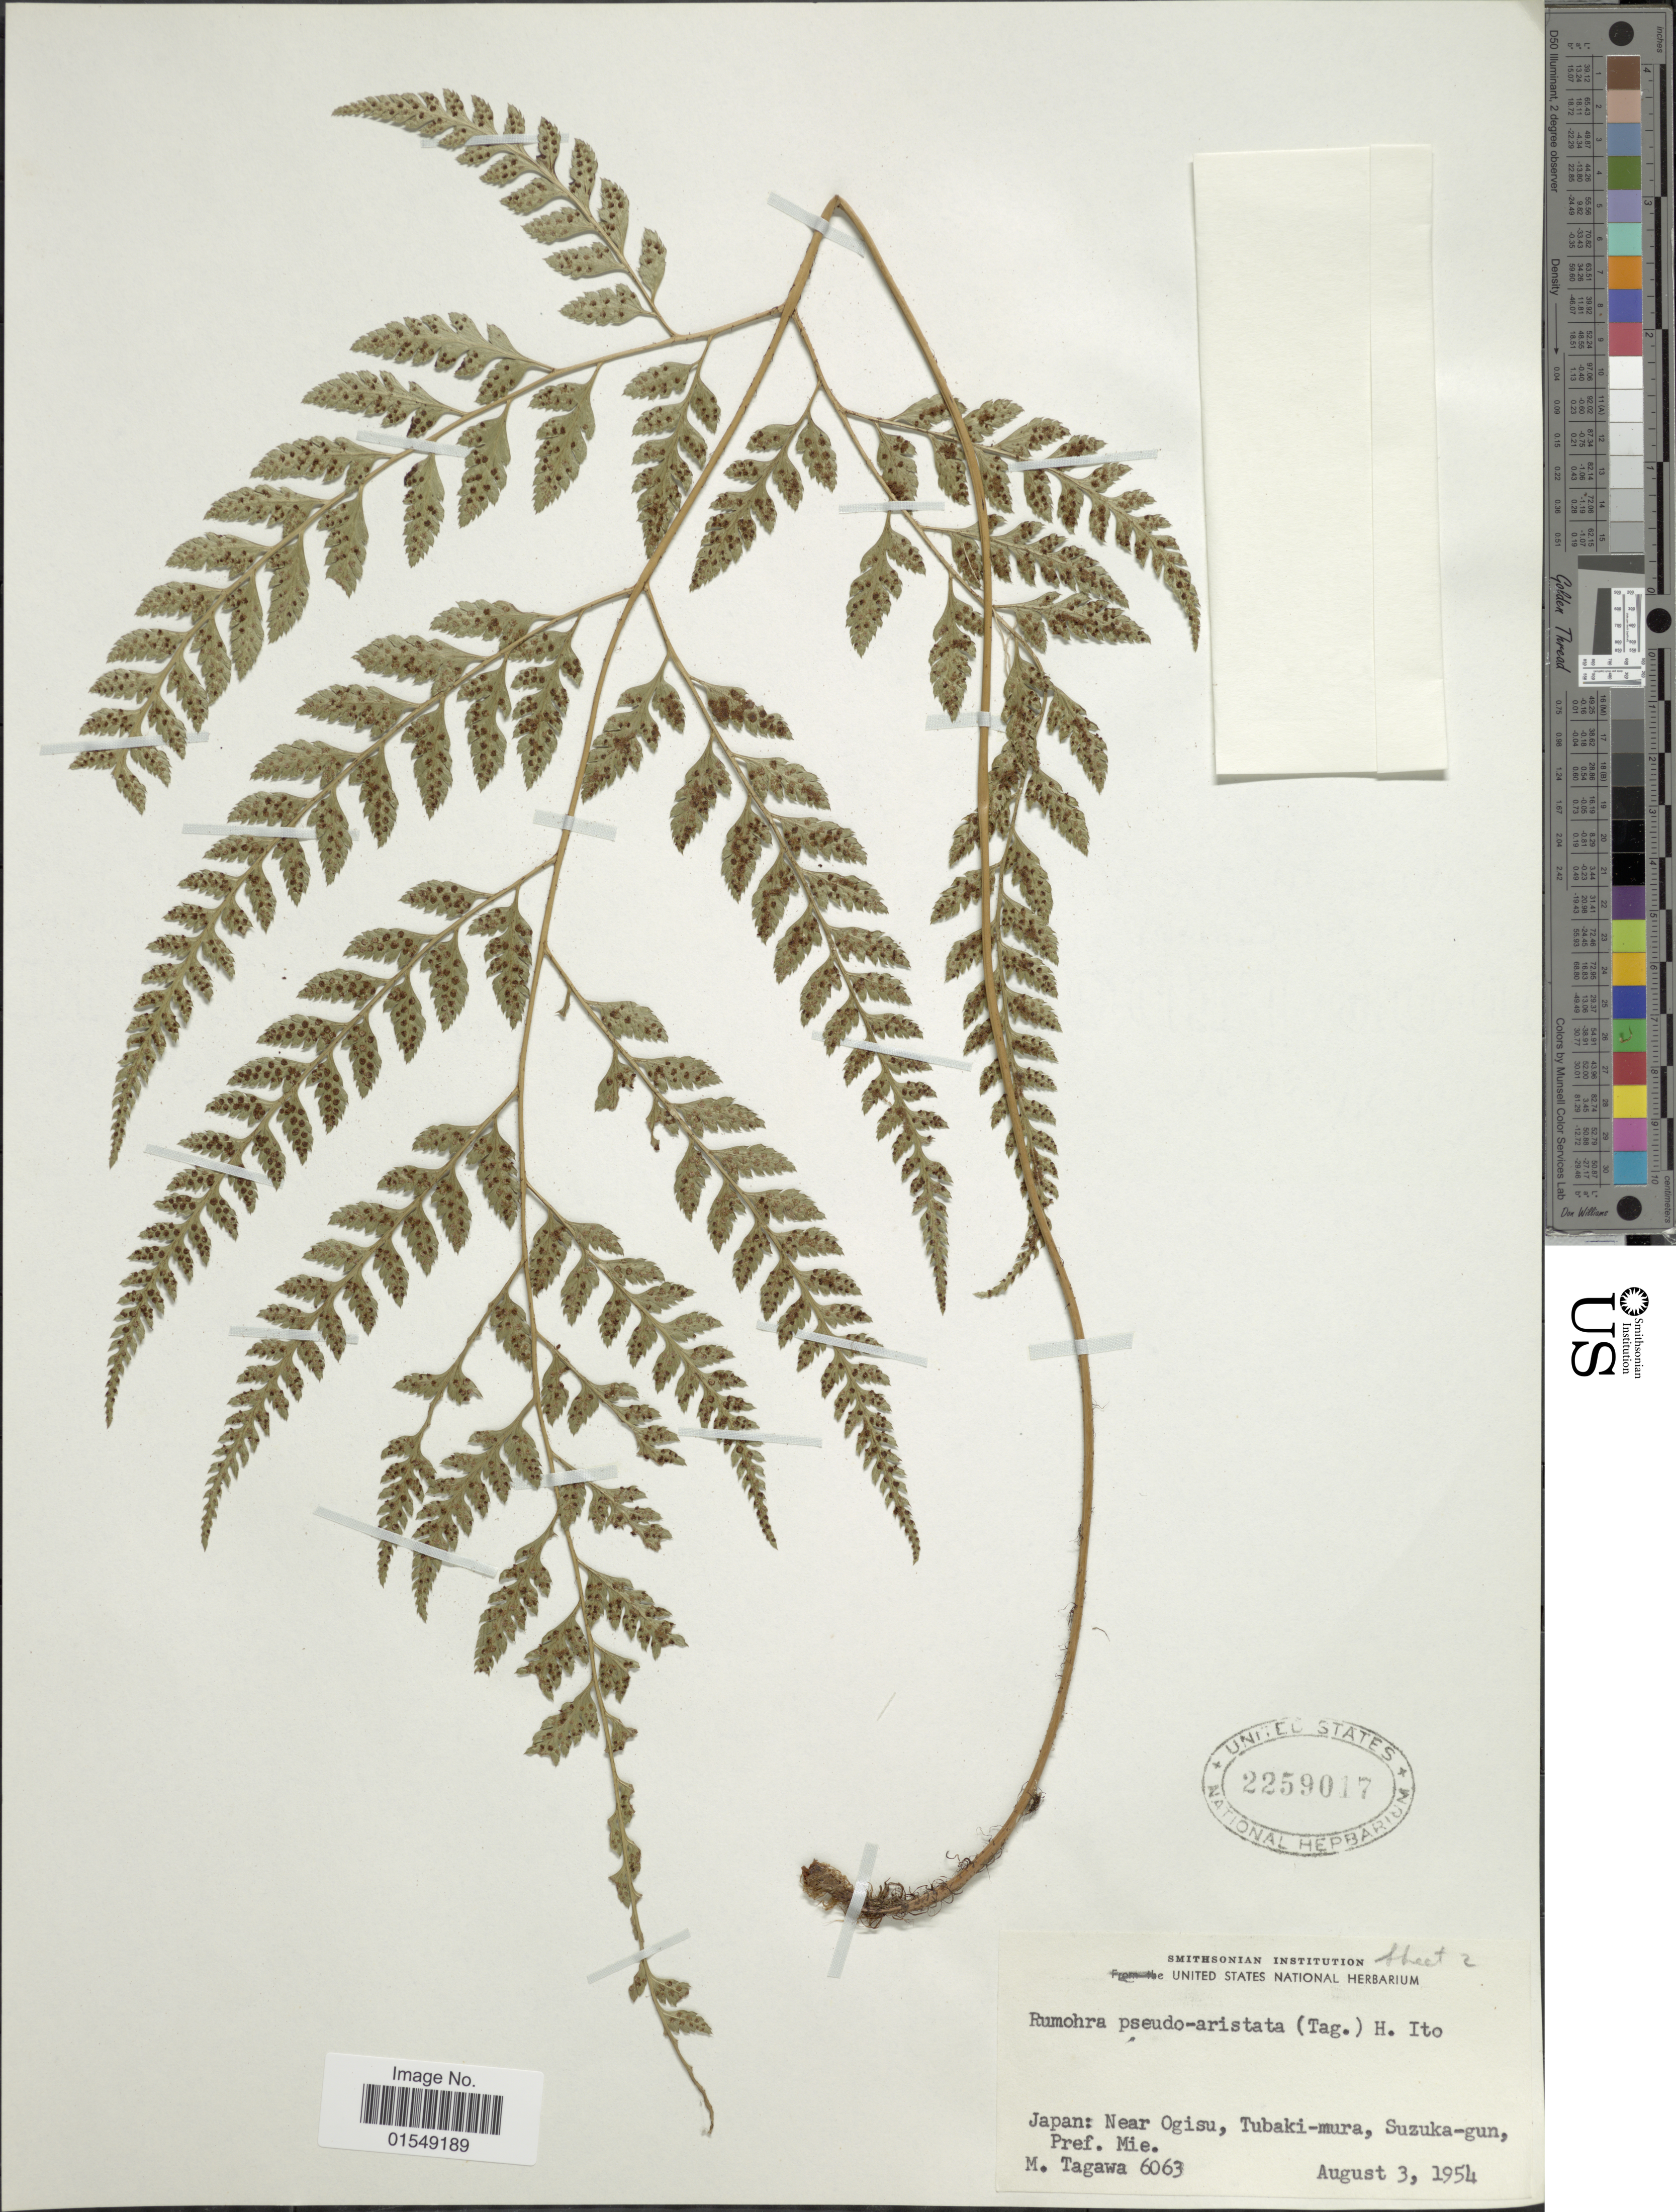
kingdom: Plantae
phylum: Tracheophyta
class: Polypodiopsida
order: Polypodiales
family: Dryopteridaceae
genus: Arachniodes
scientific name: Arachniodes pseudoaristata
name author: (Tagawa) Ohwi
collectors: M. Tagawa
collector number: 6063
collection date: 1954-08-03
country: Japan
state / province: Mie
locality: Near Ogisu, Tubaki-mura, Suzuka-gun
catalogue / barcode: US 2259017